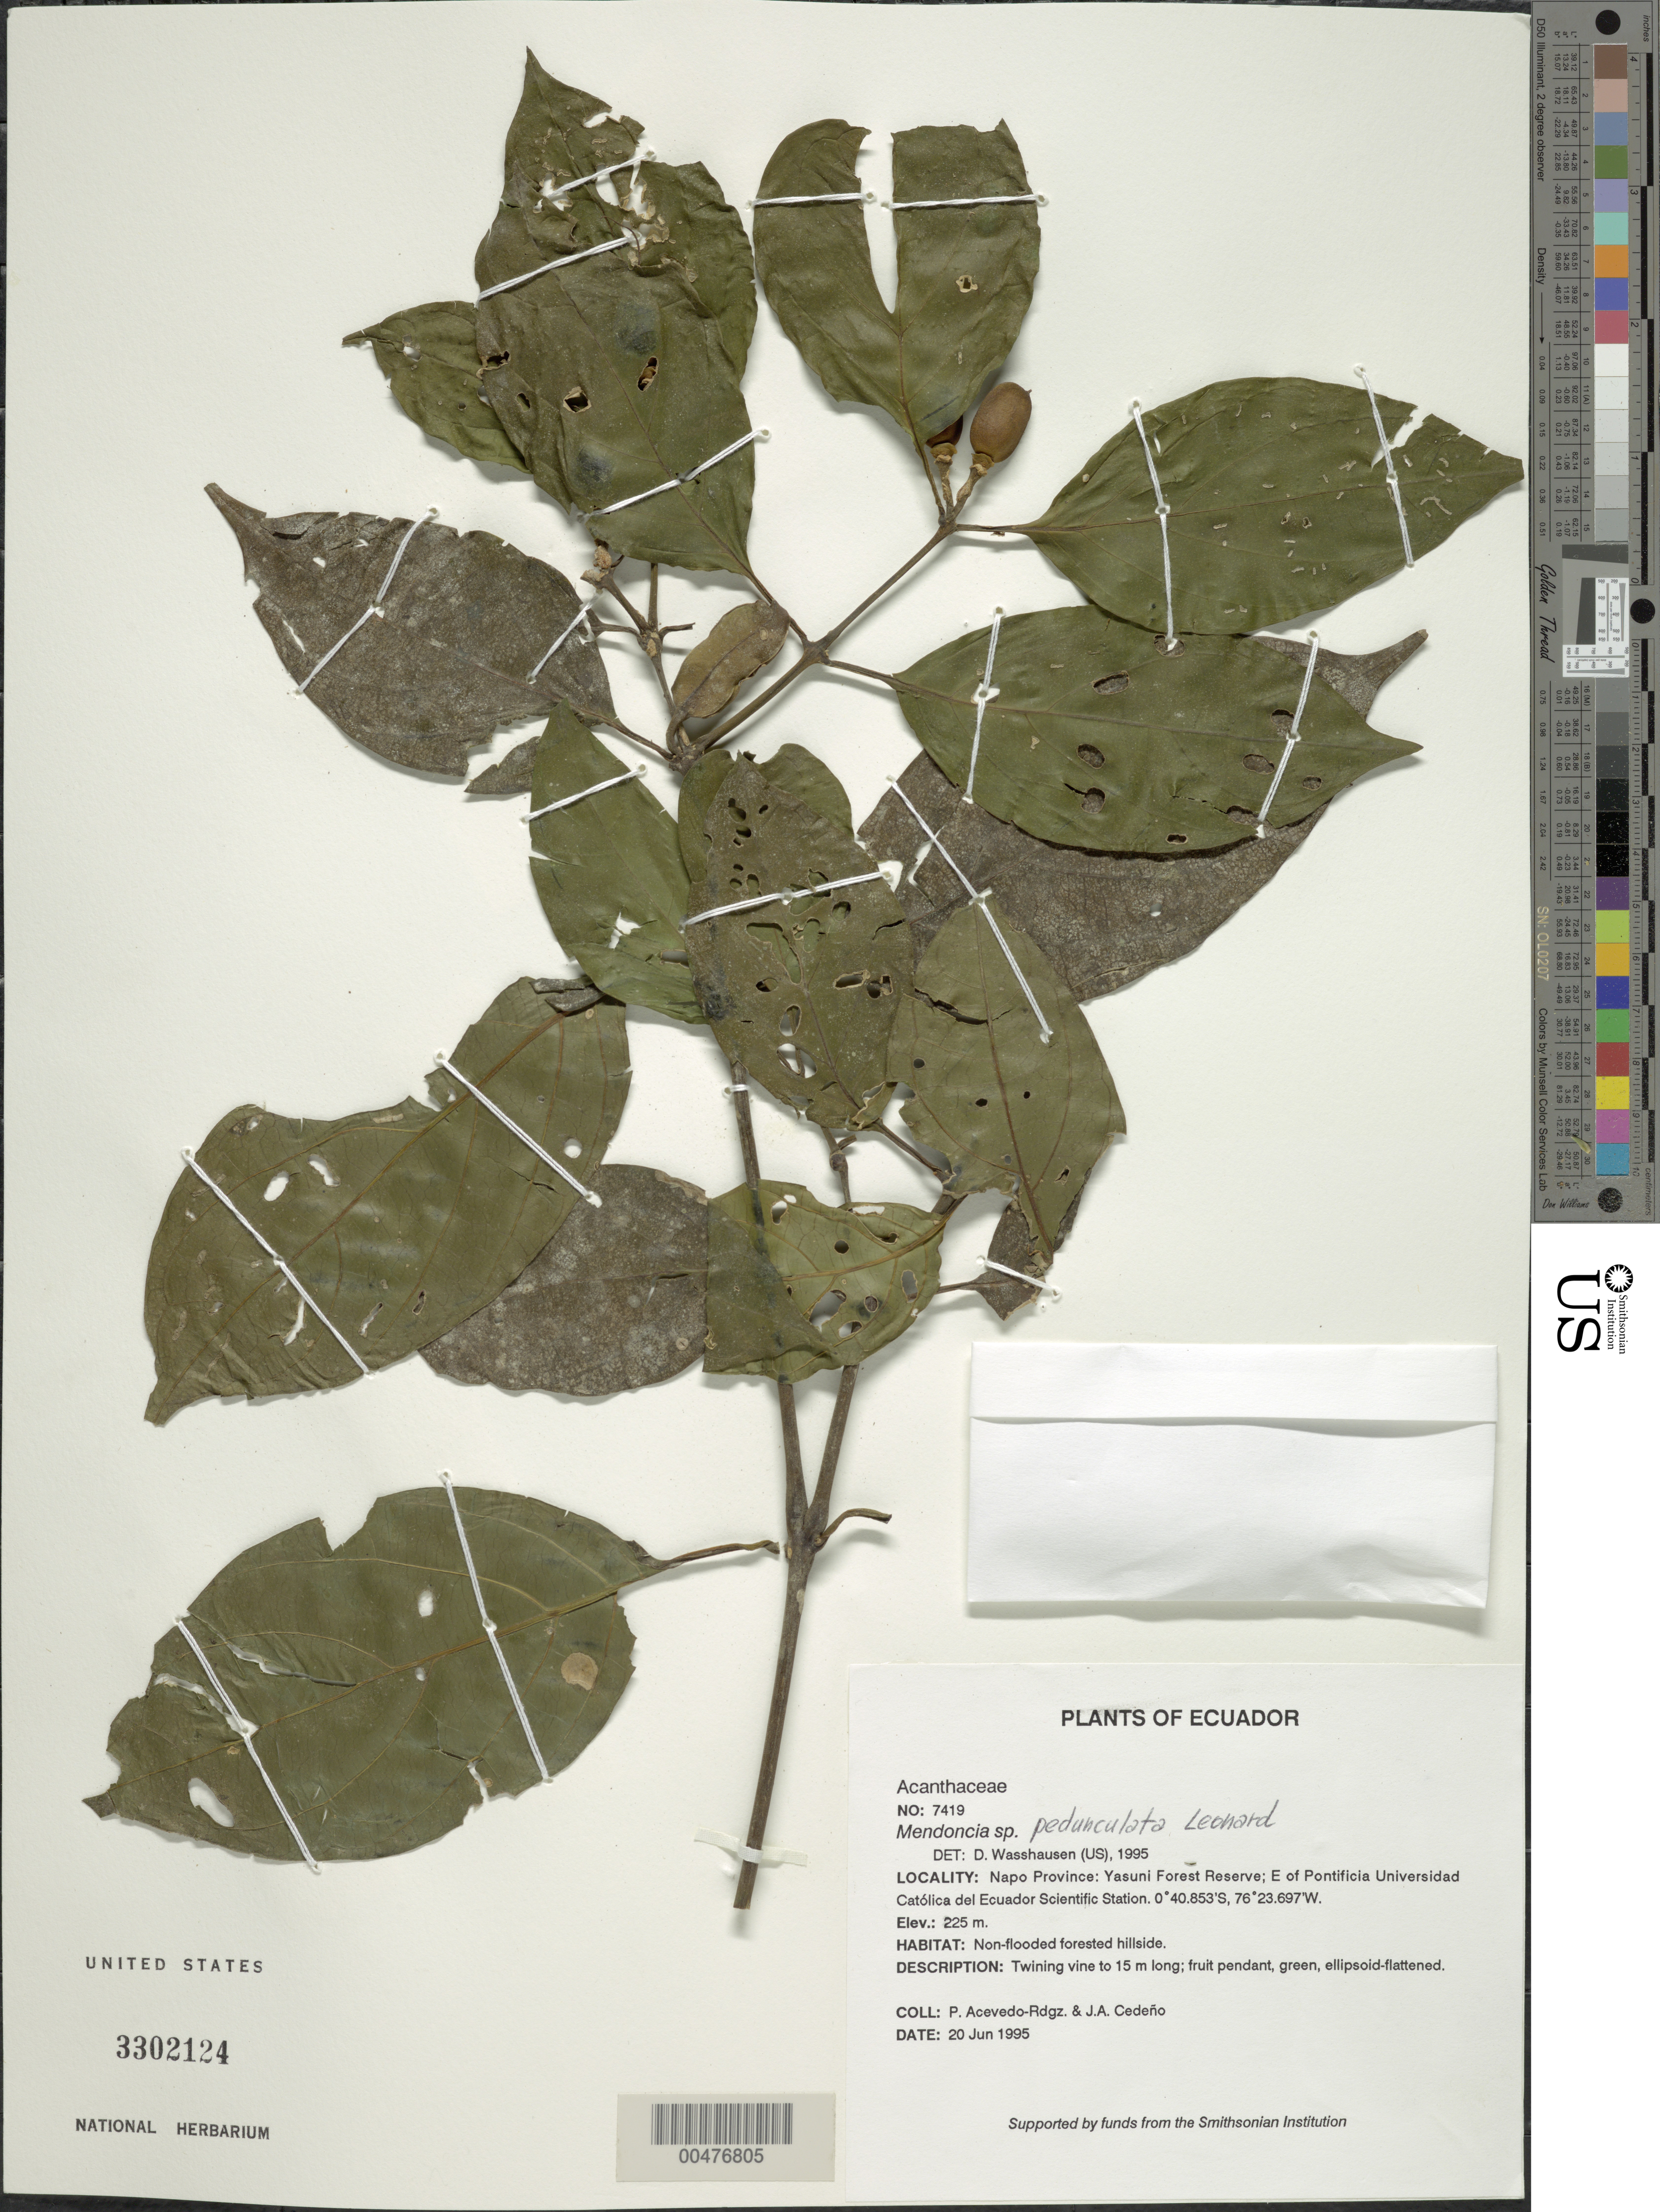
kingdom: Plantae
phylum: Tracheophyta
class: Magnoliopsida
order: Lamiales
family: Acanthaceae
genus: Mendoncia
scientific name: Mendoncia pedunculata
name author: Leonard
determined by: Wasshausen, Dieter C., (BOT), Smithsonian Institution - National Museum of Natural History (UNITED STATES)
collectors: P. Acevedo-Rodr. & J. A. Cedeño M.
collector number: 7419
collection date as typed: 20 Jun 1995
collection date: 1995-06-20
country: Ecuador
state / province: Napo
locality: Napo Province: Yasuni Forest Reserve; E of Pontificia Universidad Católica del Ecuador Scientific Station.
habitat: Non-flooded forested hillside.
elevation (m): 225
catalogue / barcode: US 3302124